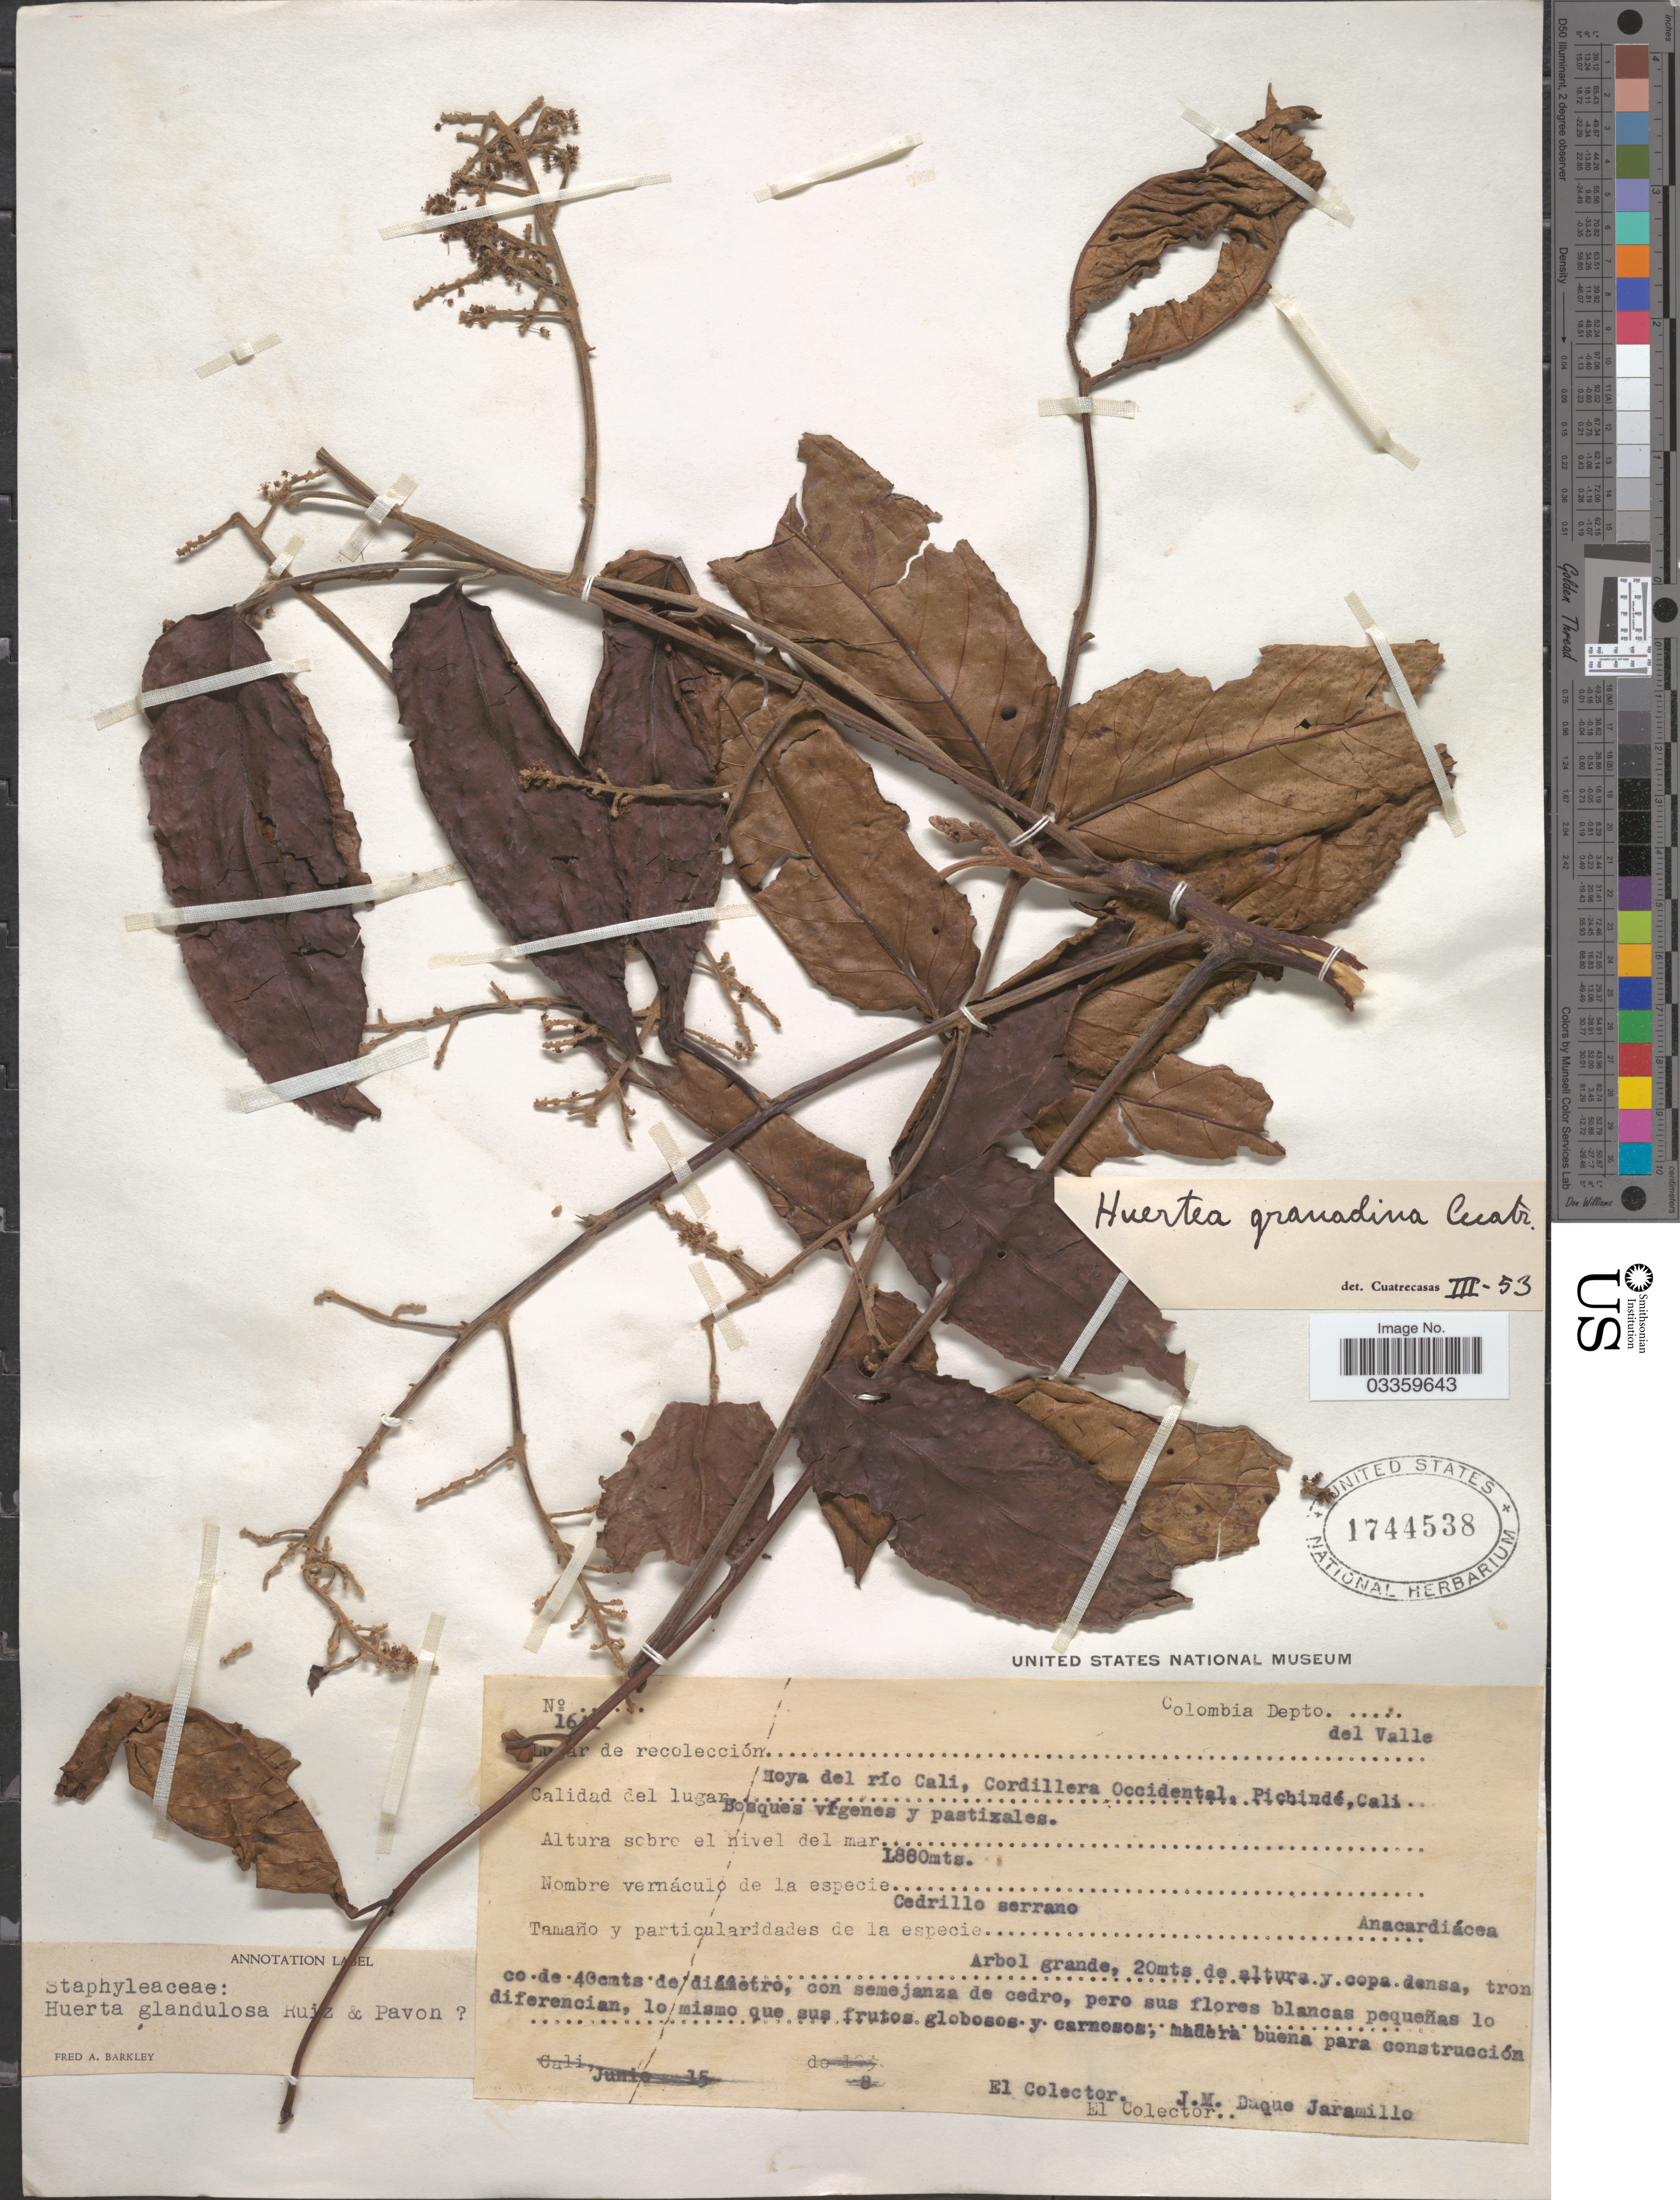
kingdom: Plantae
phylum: Tracheophyta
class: Magnoliopsida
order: Huerteales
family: Tapisciaceae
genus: Huertea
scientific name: Huertea granadina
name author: Cuatrec.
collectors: J. M. Duque Jaramillo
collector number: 16!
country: Colombia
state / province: Valle del Cauca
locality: Depto. del Valle, Hoya del rio Cali, Cordillera Occidental, Pichindé Cali.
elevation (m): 1880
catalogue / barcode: US 1744538